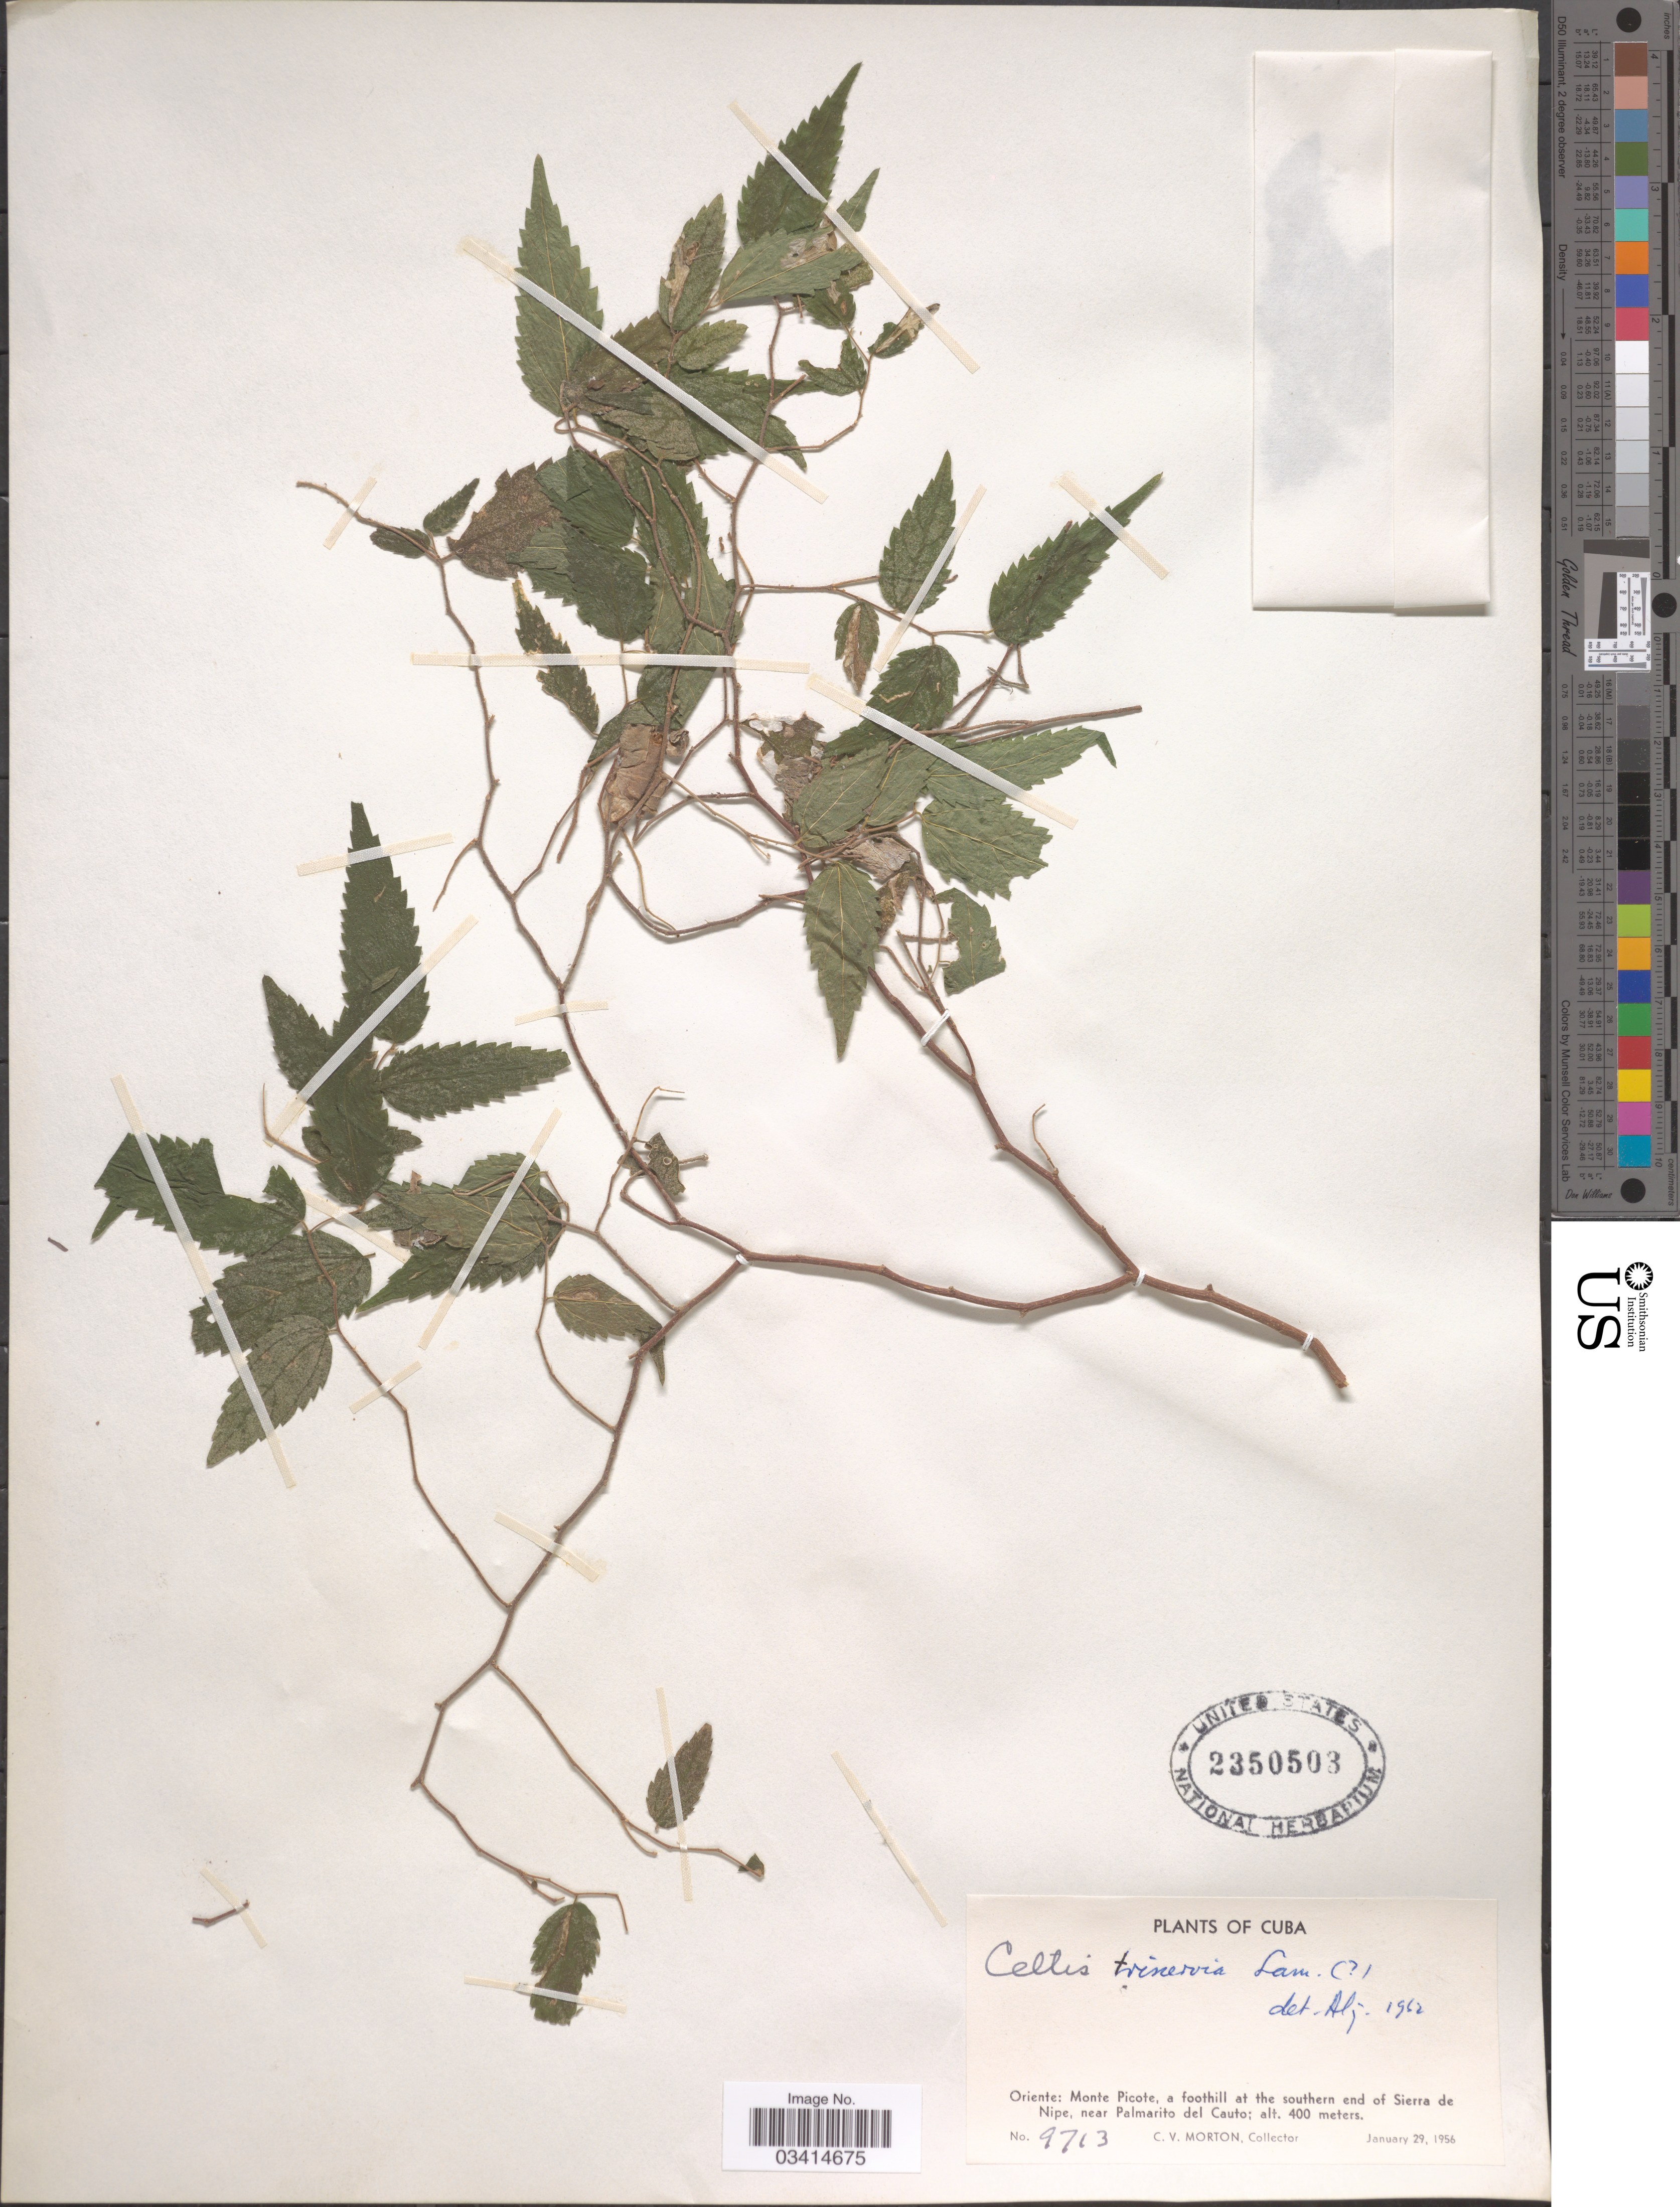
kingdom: Plantae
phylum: Tracheophyta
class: Magnoliopsida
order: Rosales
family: Cannabaceae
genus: Celtis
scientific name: Celtis trinervia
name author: Lam.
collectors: C. V. Morton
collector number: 9713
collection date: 1956-01-29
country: Cuba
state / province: Oriente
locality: Monte Picote, a foothill at the southern end of Sierra de Nipe, near Palmarito del Cauto.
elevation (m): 400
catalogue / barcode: US 2350503